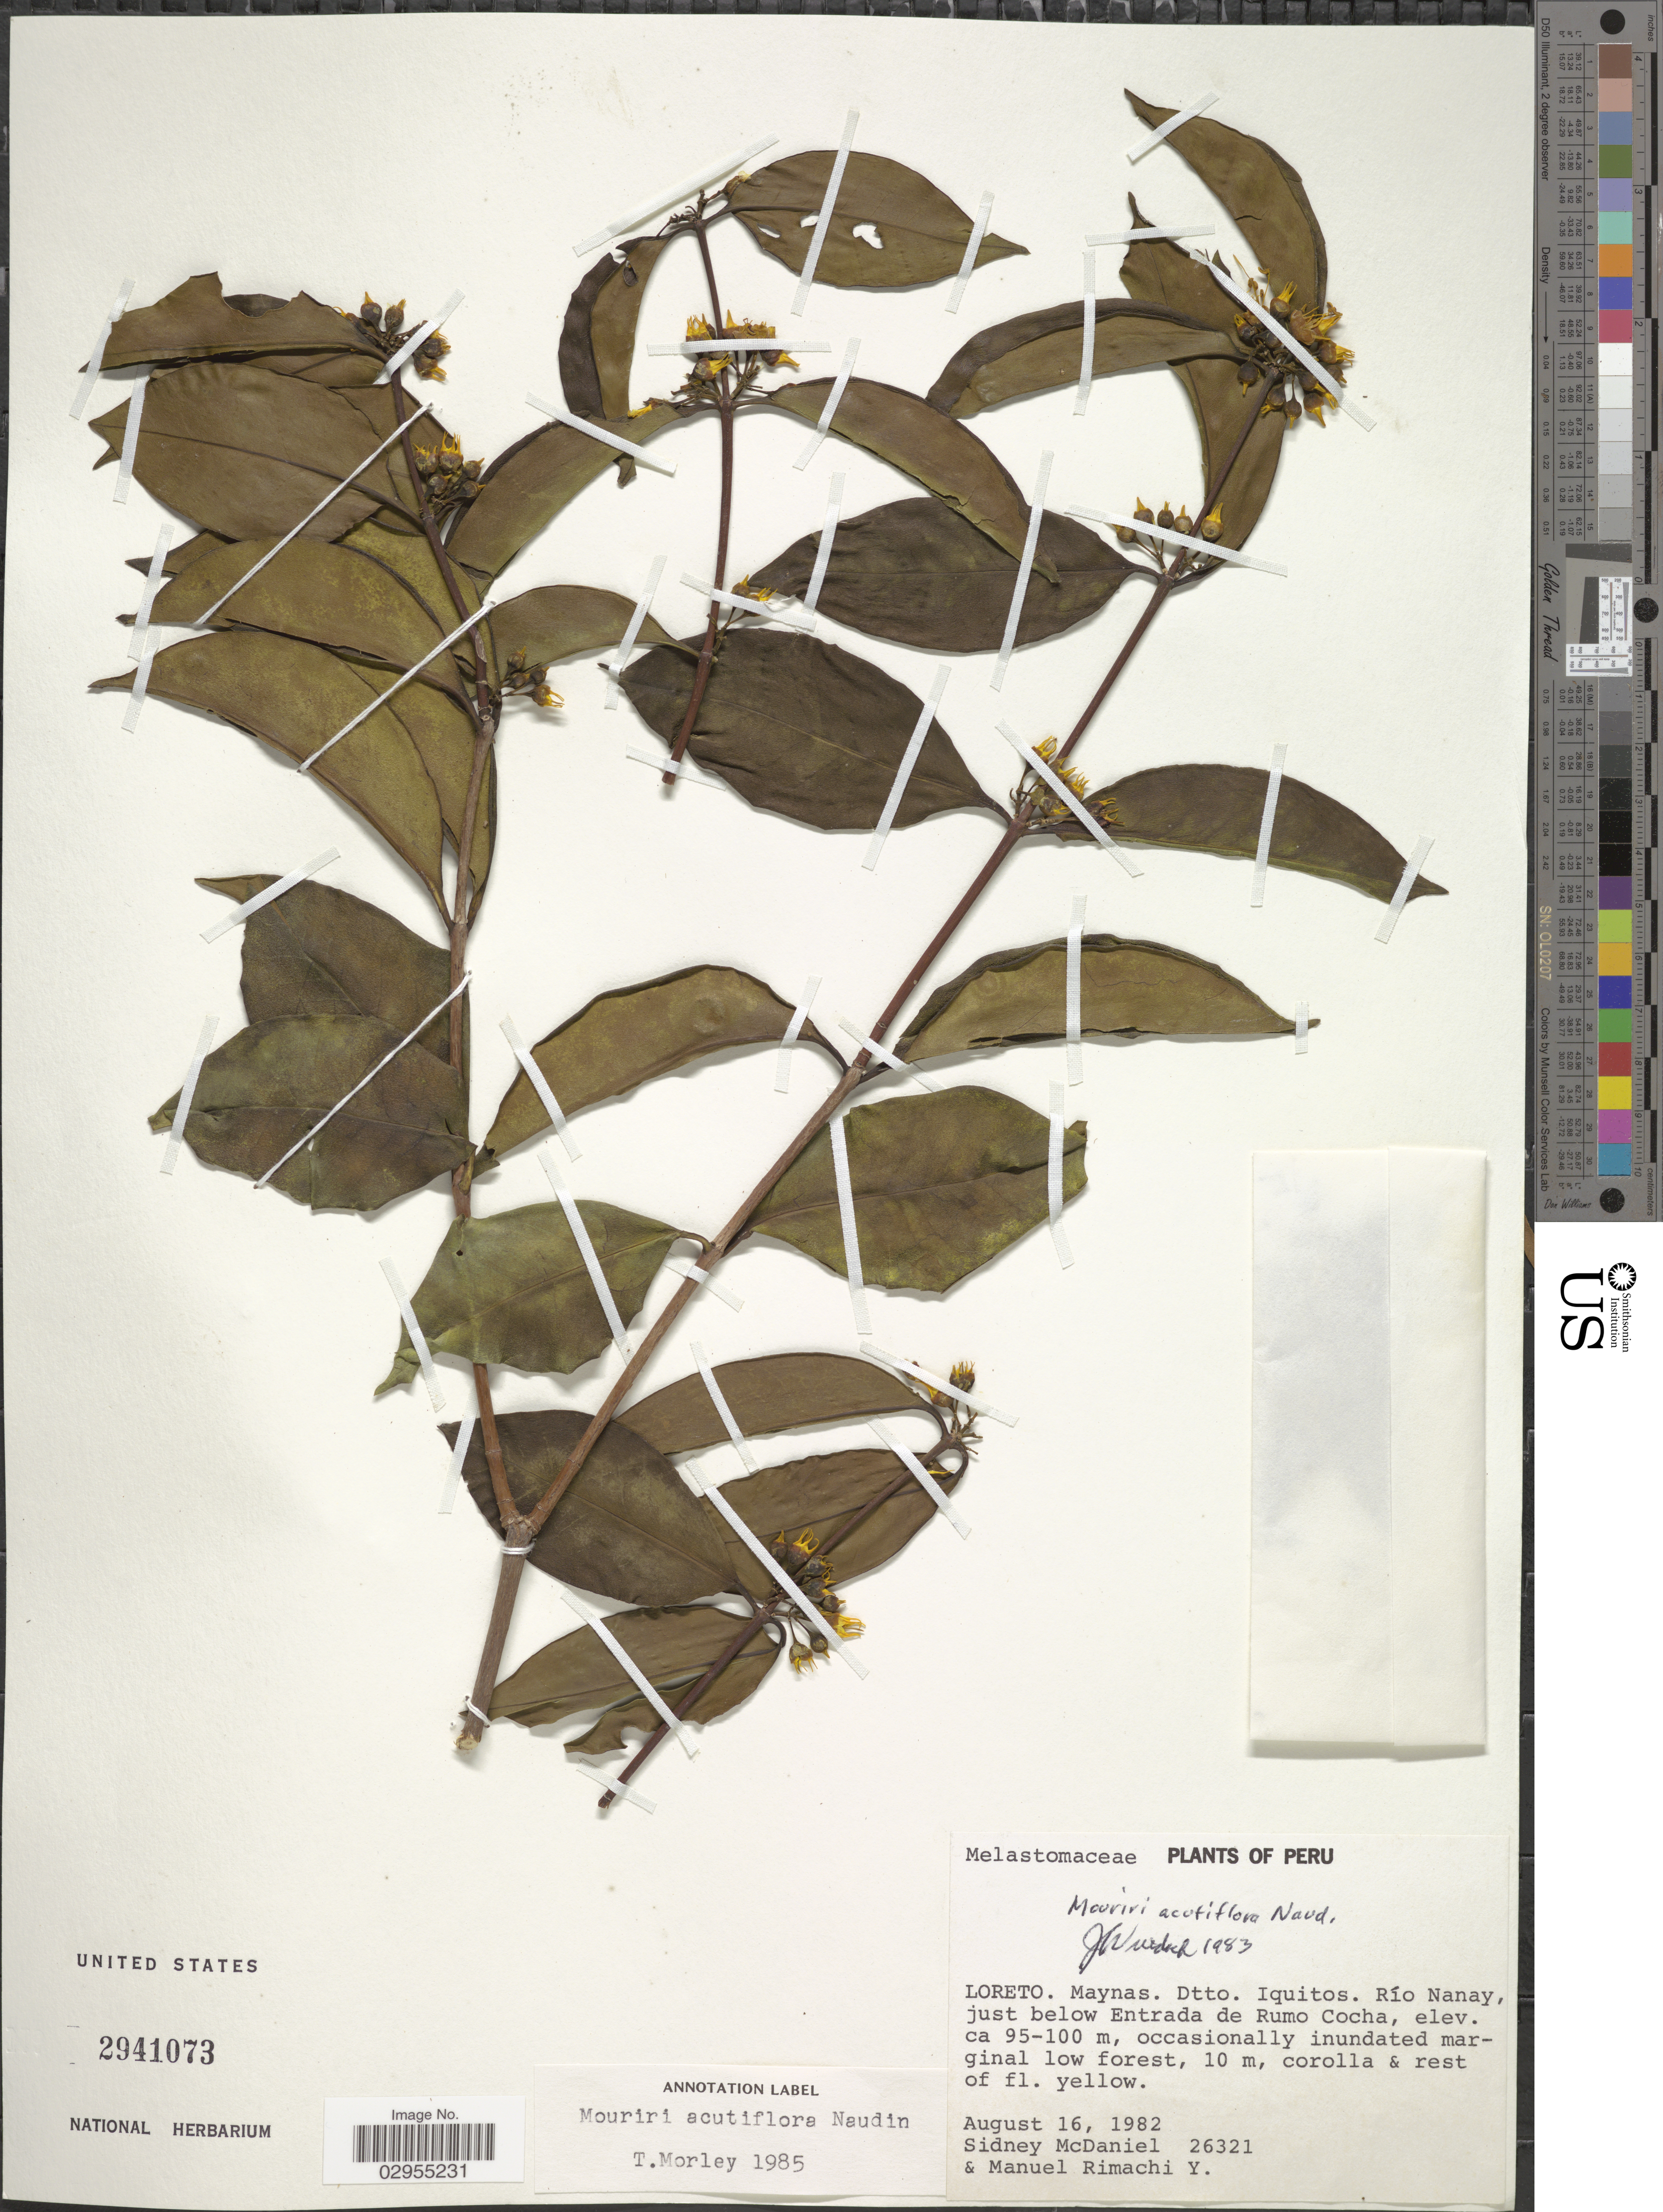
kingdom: Plantae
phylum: Tracheophyta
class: Magnoliopsida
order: Myrtales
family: Melastomataceae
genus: Mouriri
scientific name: Mouriri acutiflora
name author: Naudin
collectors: S. McDaniel & M. Rimachi Y.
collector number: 26321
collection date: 1982-08-16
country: Peru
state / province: Loreto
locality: Maynas. Dtto. Iquitos. Río Nanay, just below Entrada de Rumo Cocha.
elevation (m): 95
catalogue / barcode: US 2941073